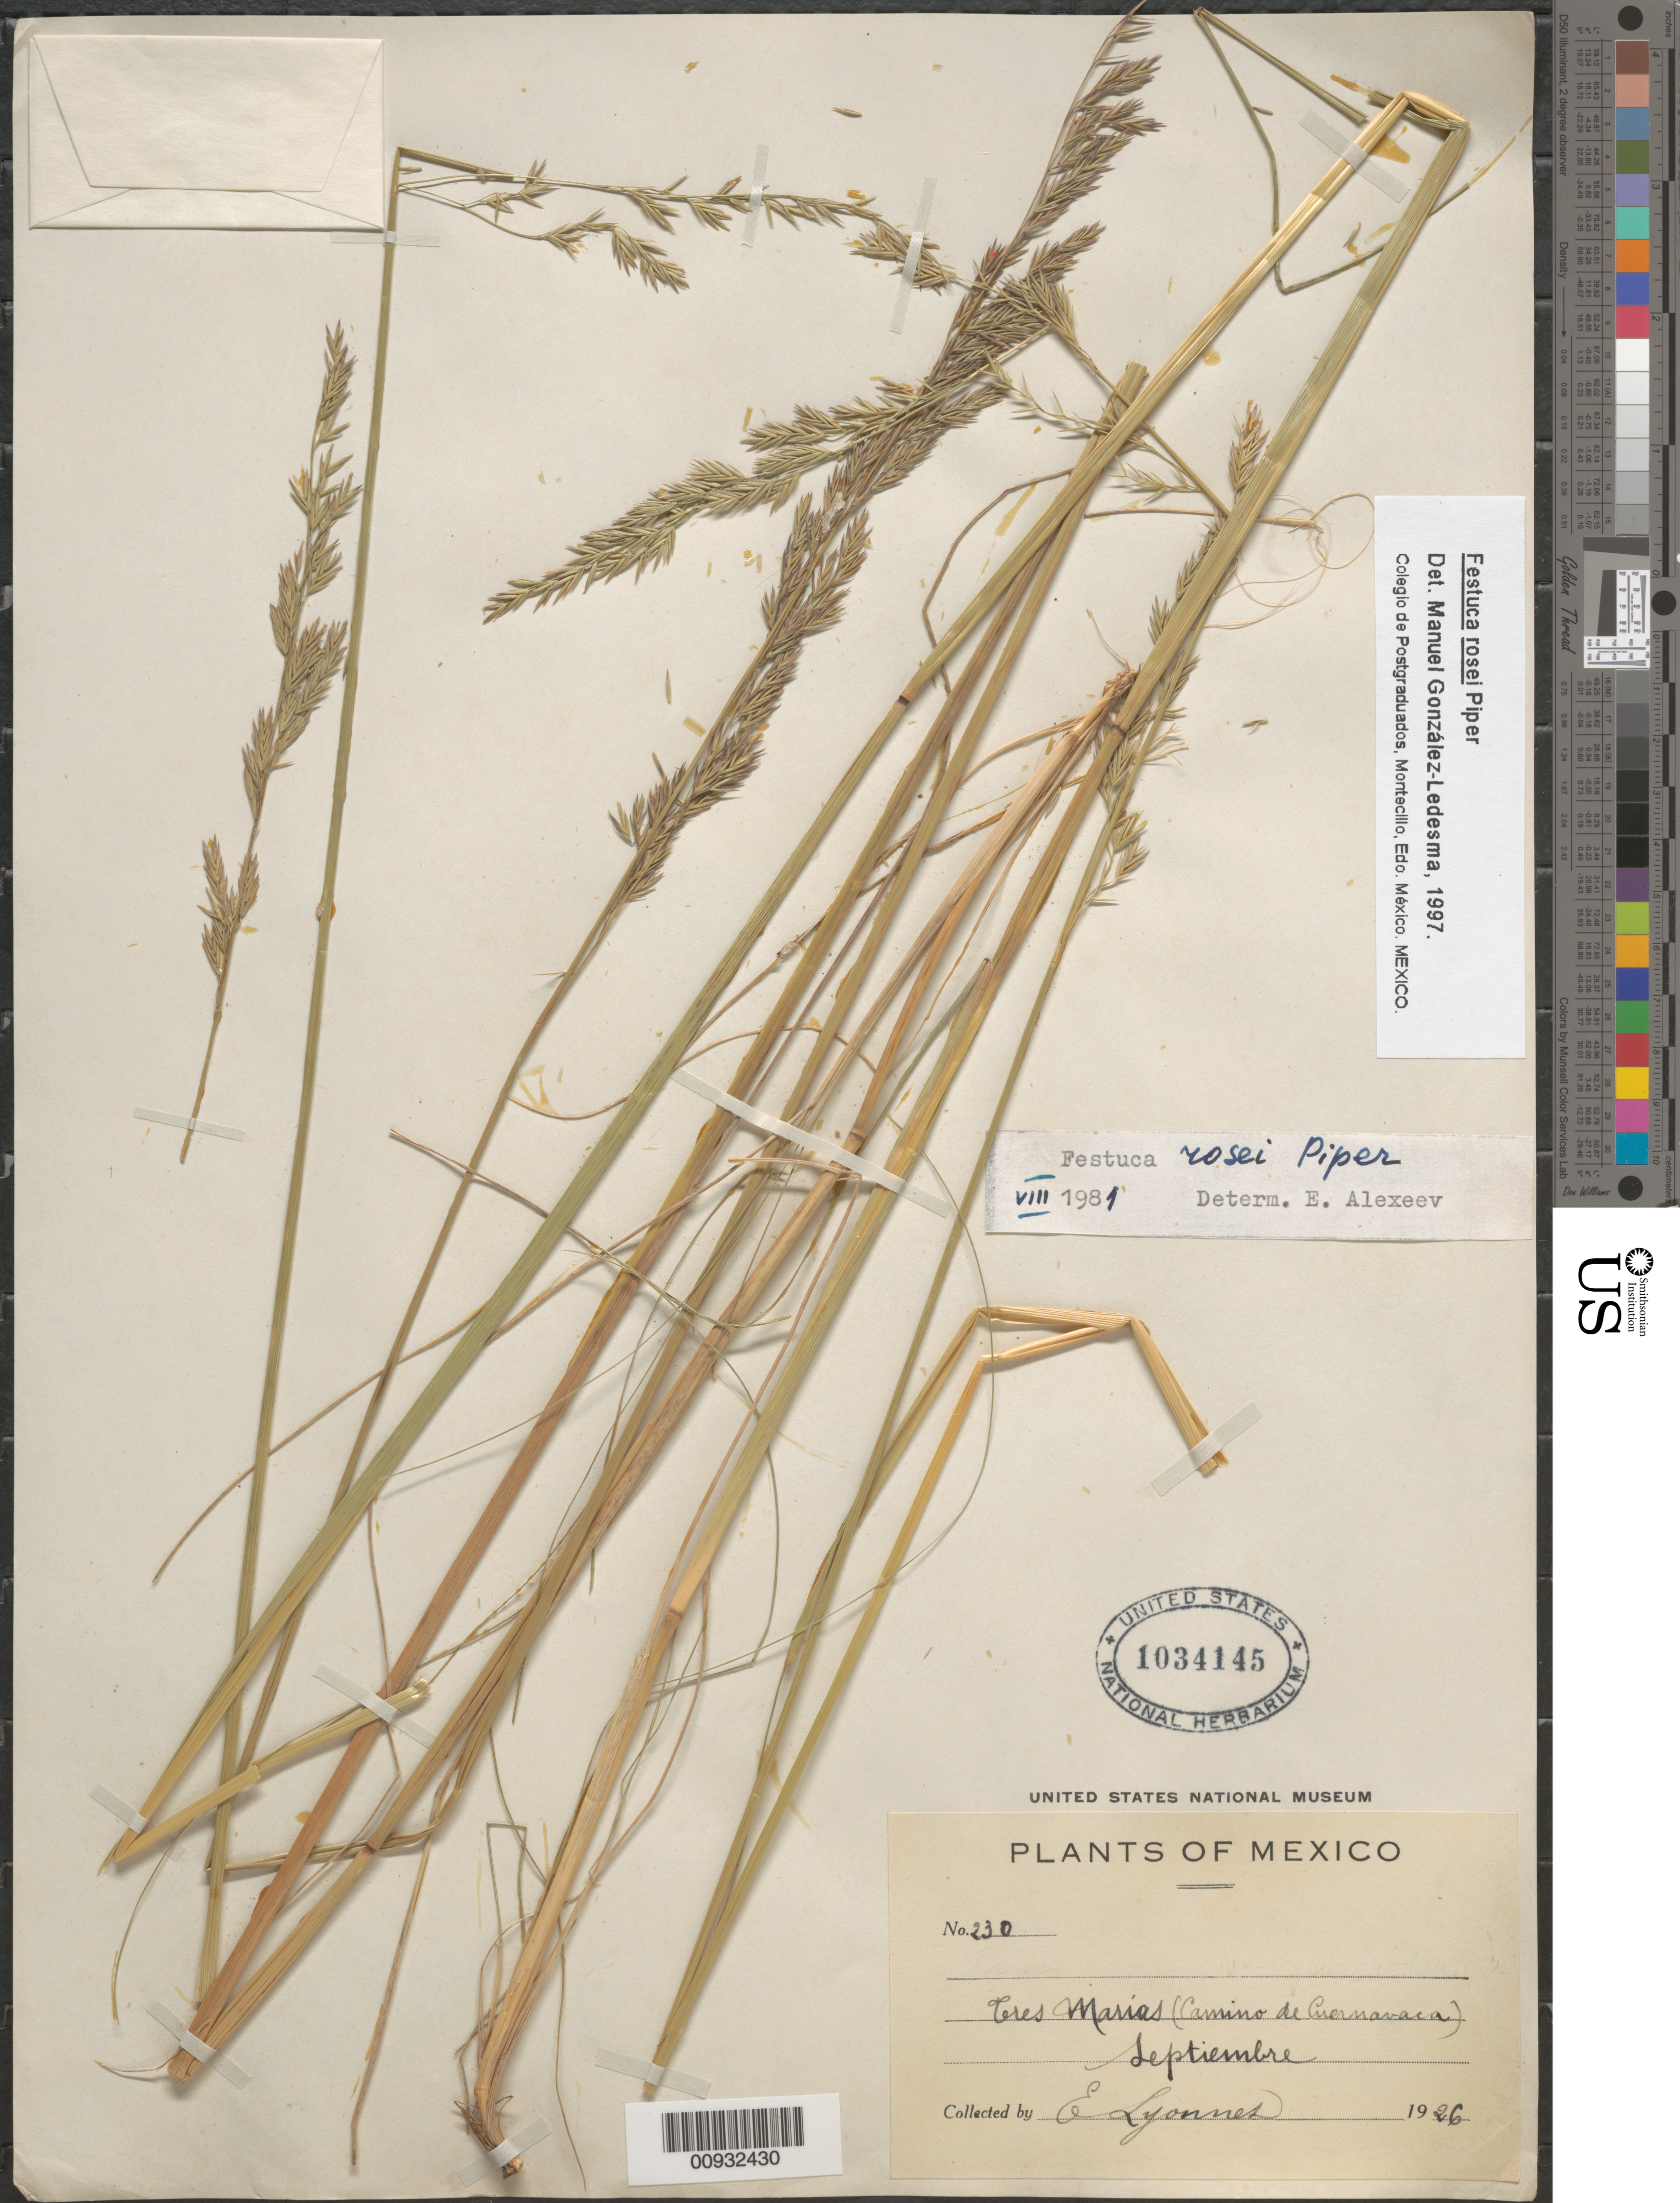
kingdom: Plantae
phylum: Tracheophyta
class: Liliopsida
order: Poales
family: Poaceae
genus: Festuca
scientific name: Festuca rosei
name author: Piper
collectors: Bro. E. Lyonnet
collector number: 230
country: Mexico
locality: Tres Marias, Camino de Cuernavaca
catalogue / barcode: US 1034145